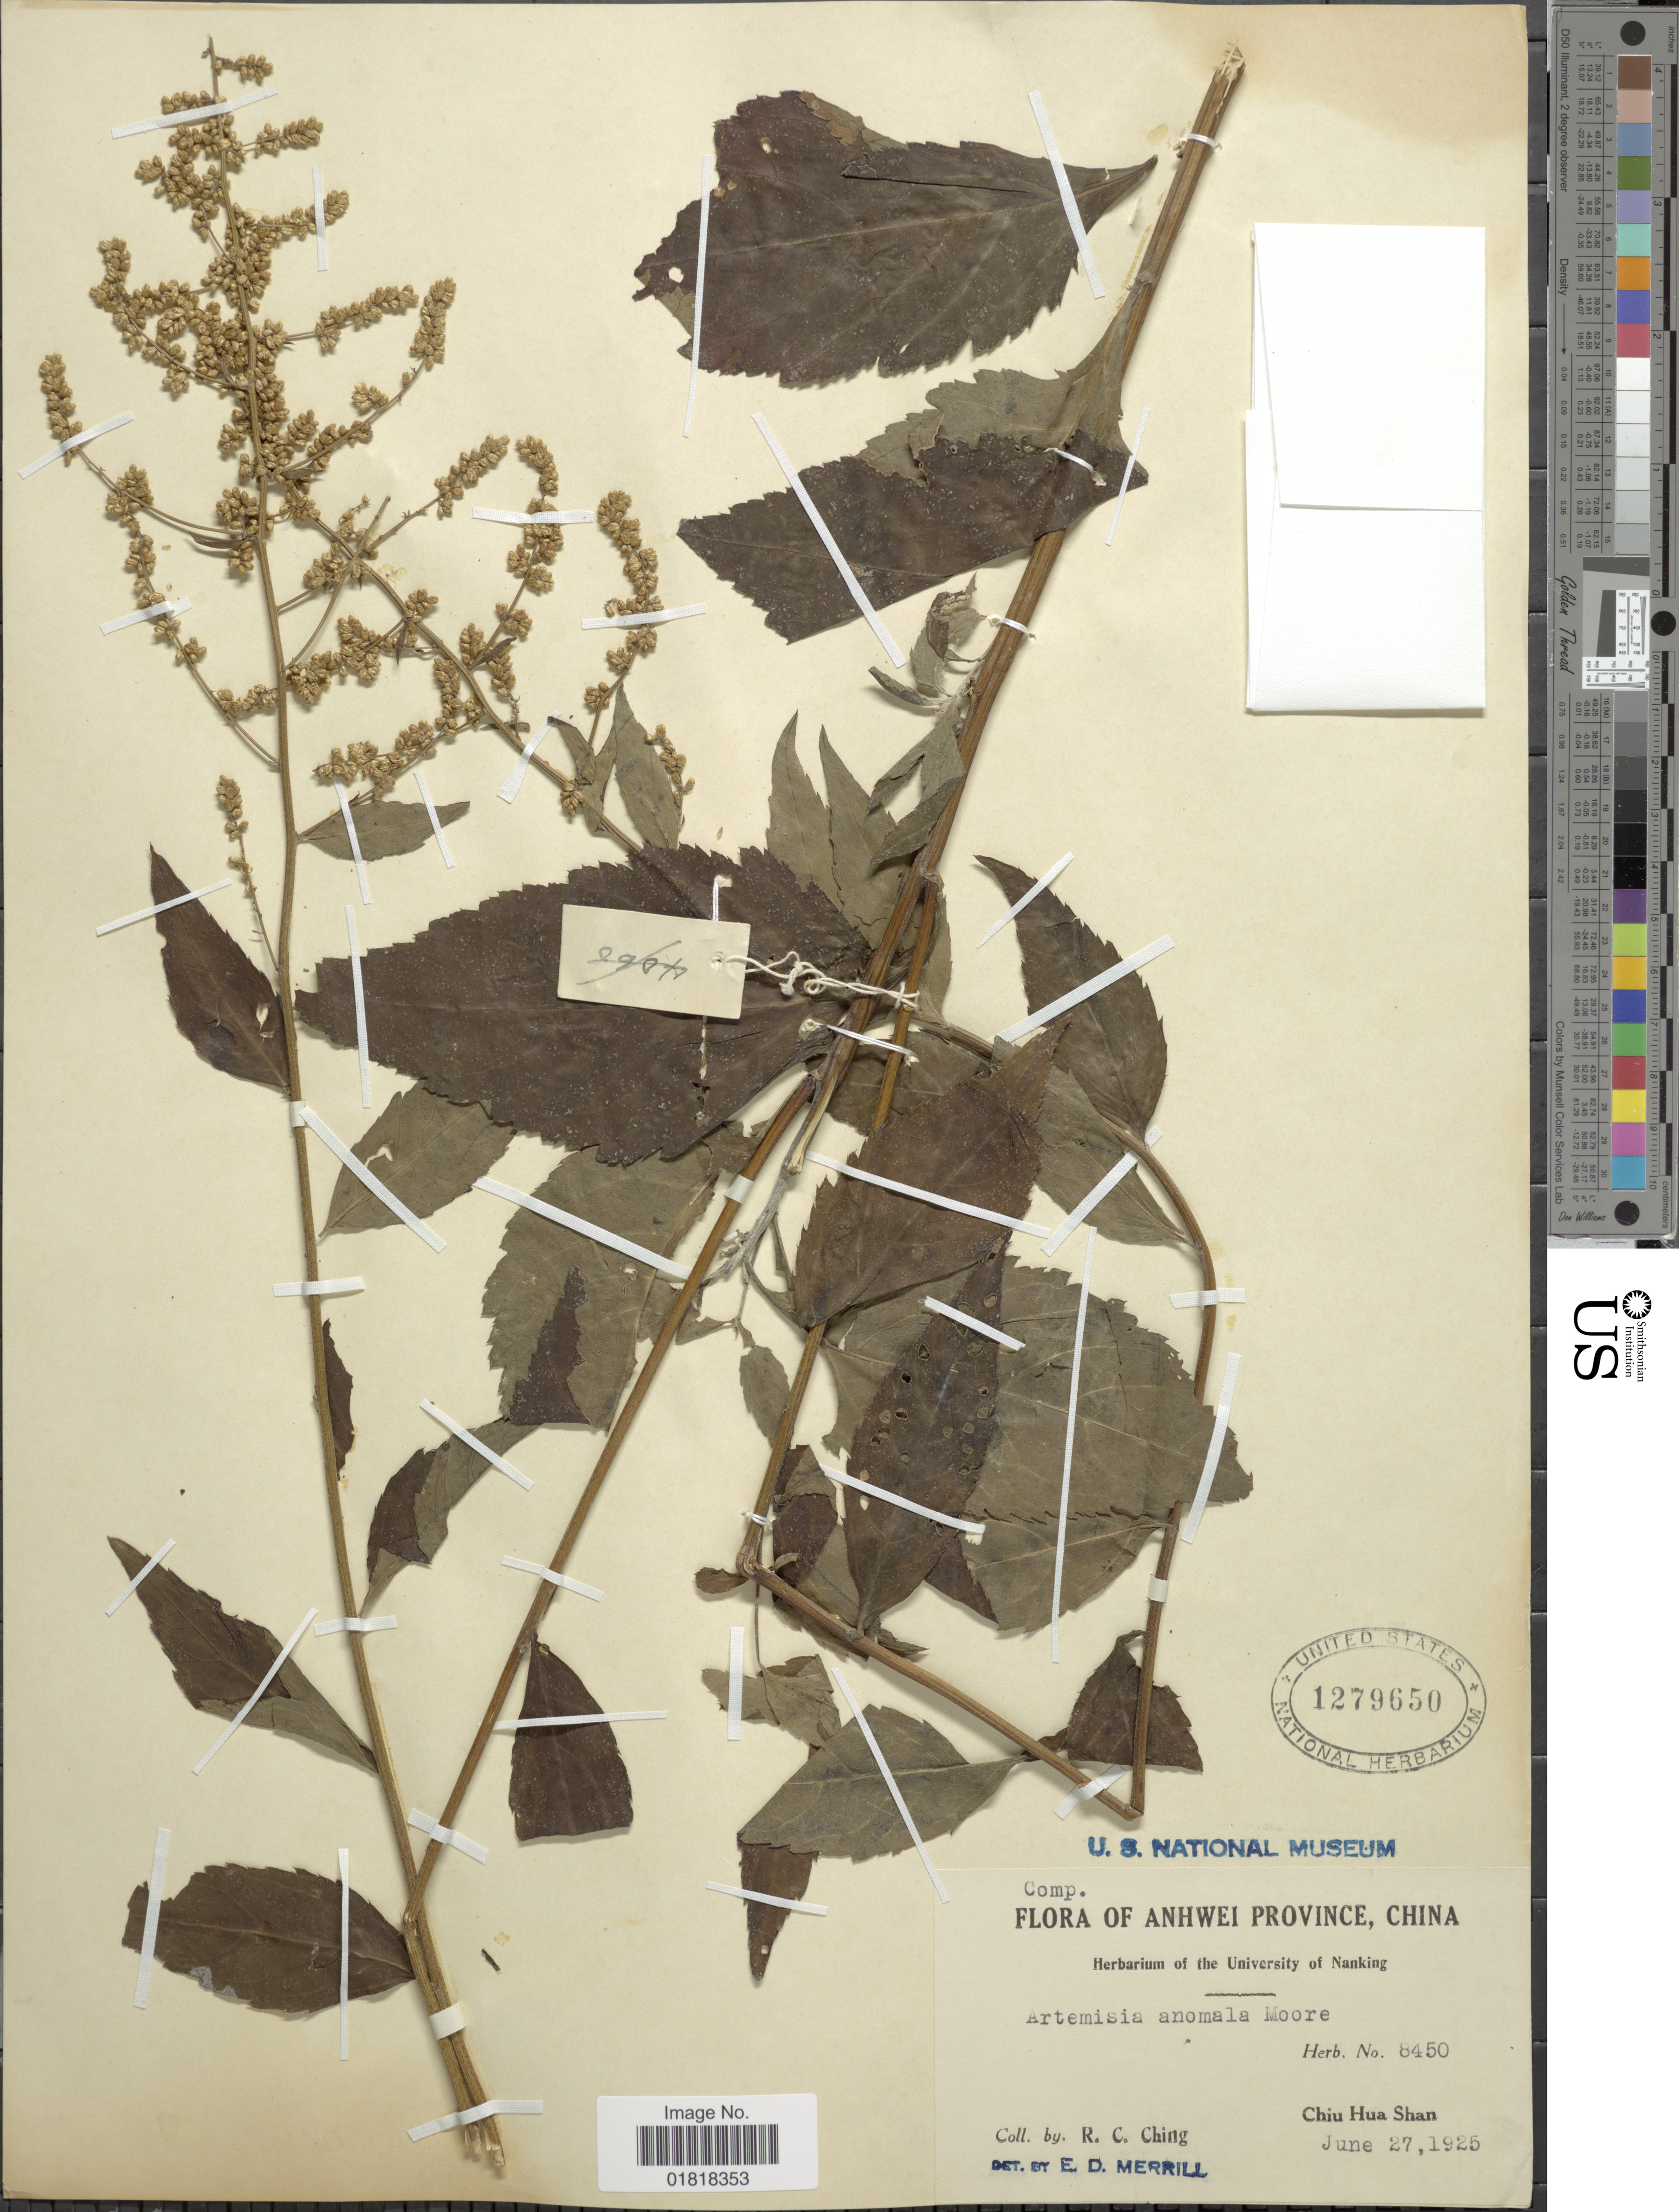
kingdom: Plantae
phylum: Tracheophyta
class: Magnoliopsida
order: Asterales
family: Asteraceae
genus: Artemisia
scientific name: Artemisia anomala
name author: S. Moore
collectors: R. C. Ching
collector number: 8450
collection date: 1925-06-27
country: China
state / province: Anhui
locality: Anhwei Province, Chiu Hua Shan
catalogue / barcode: US 1279650